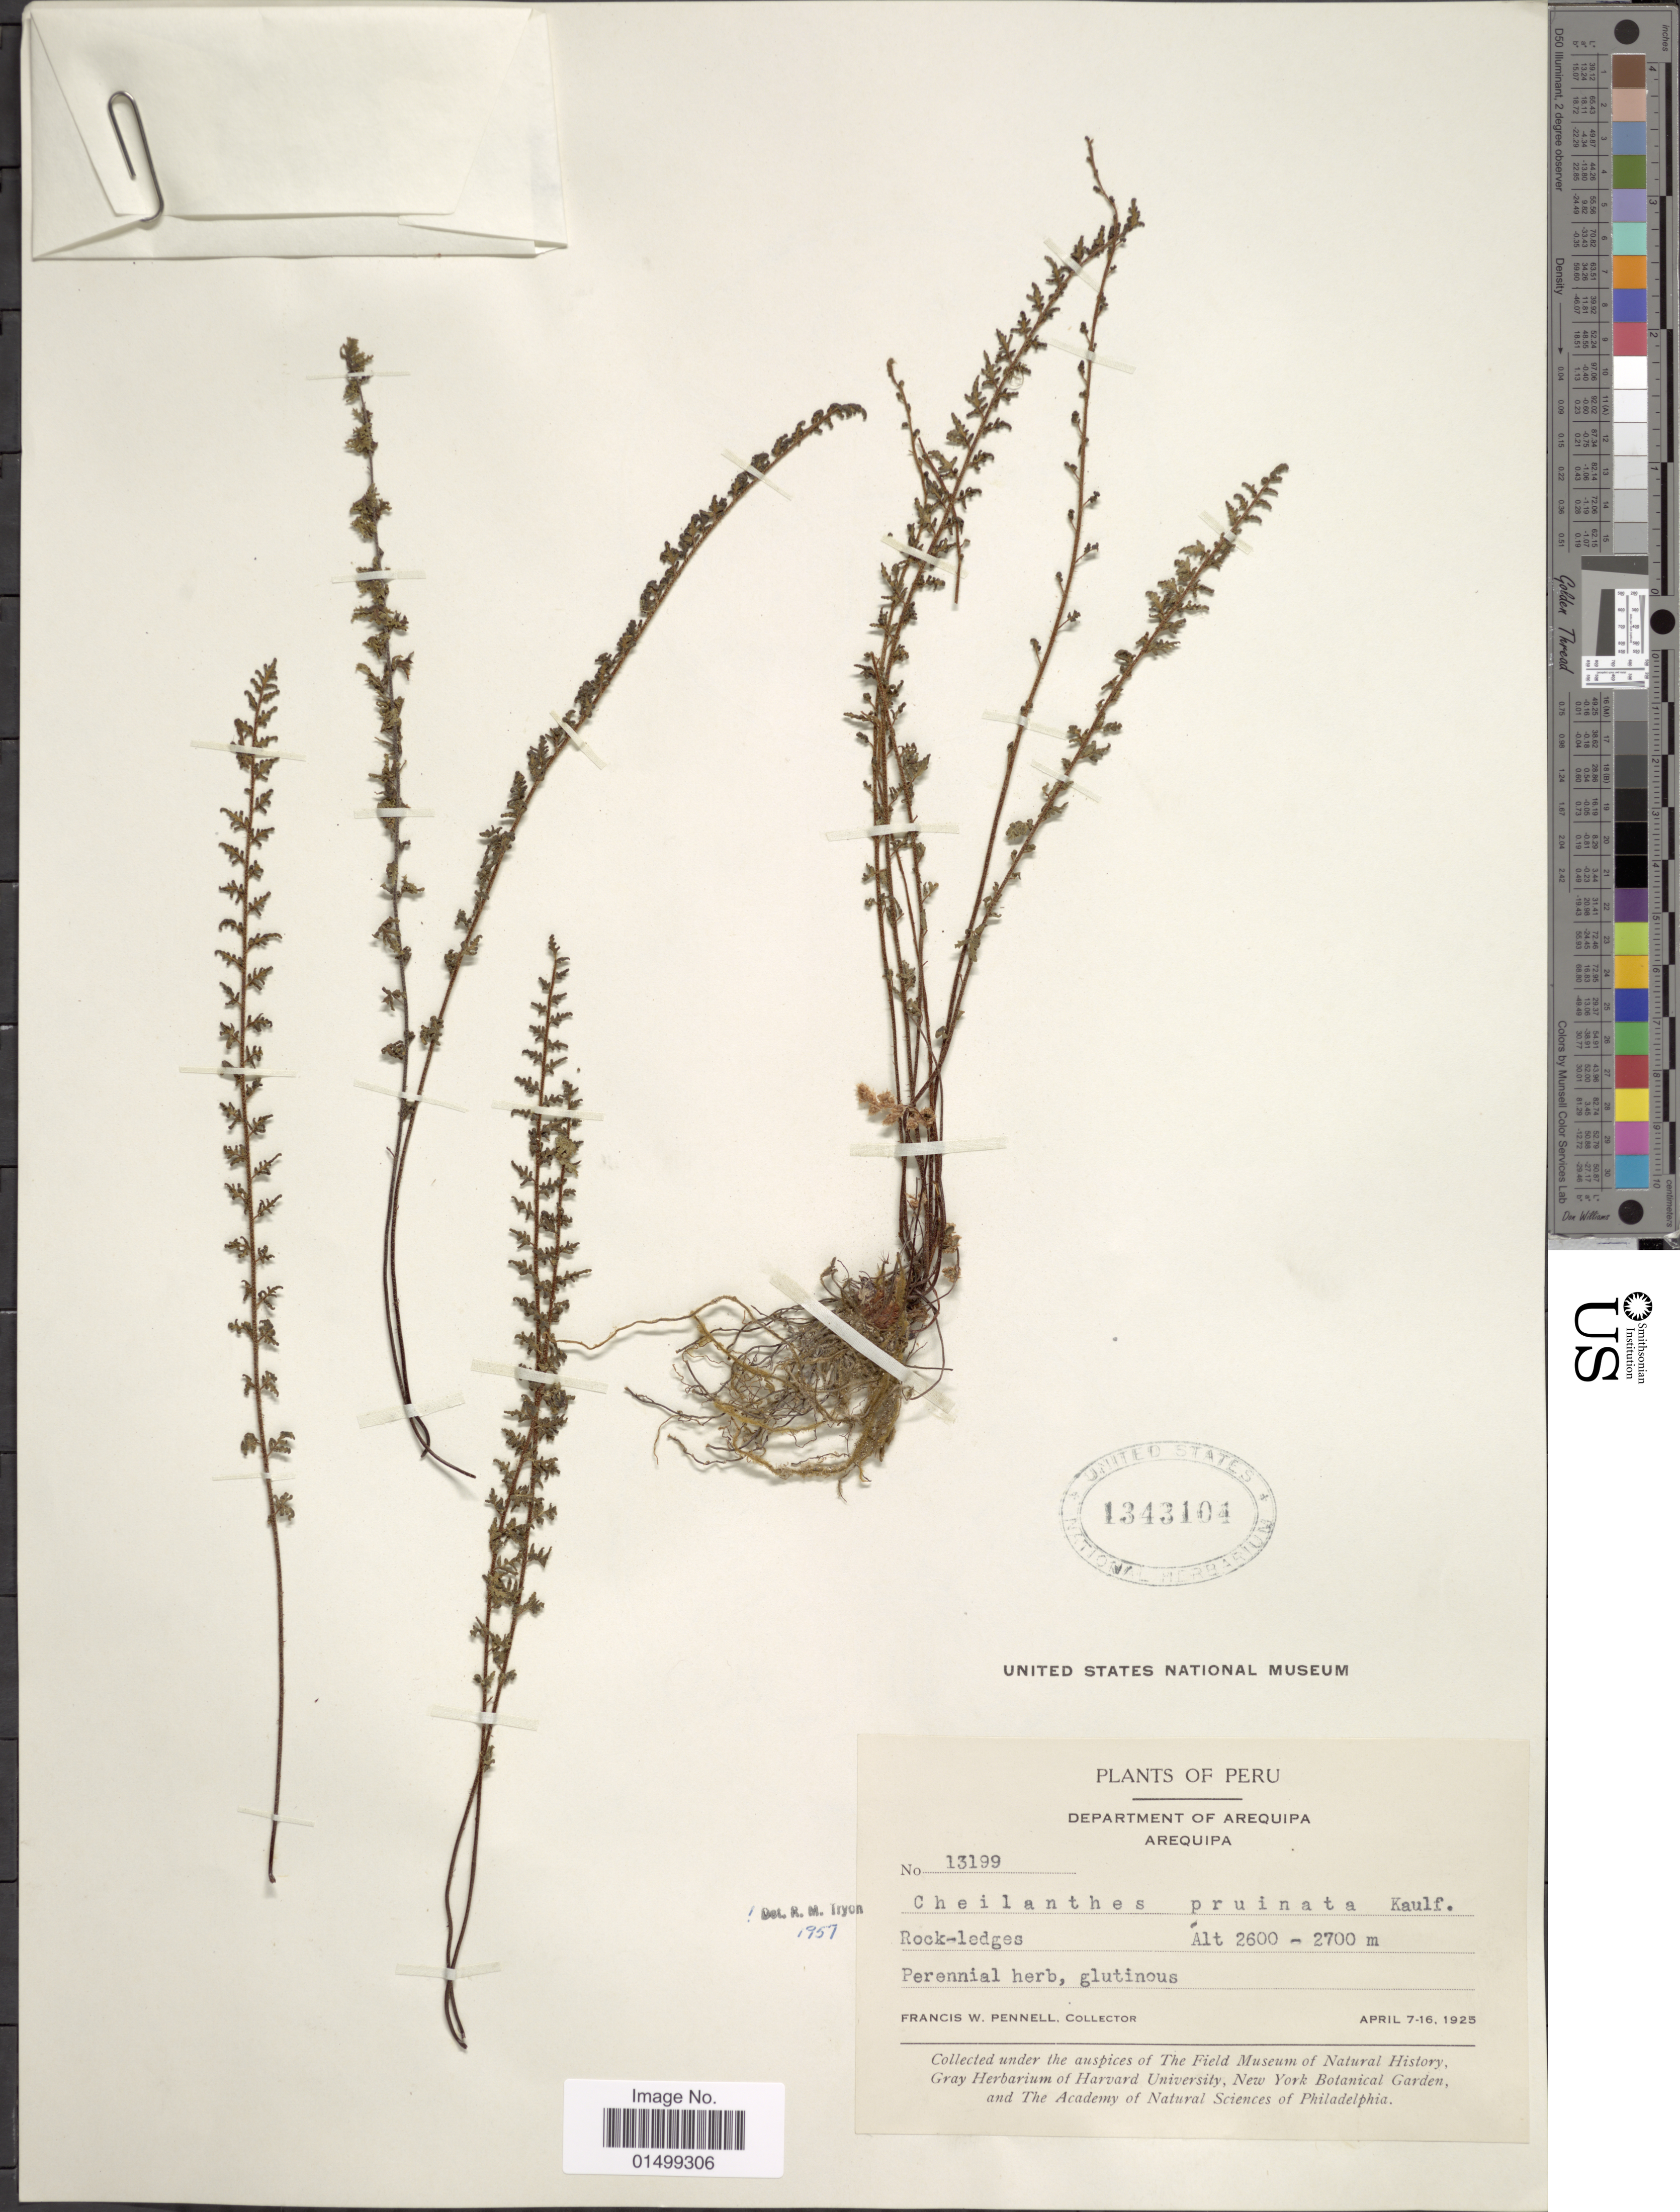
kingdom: Plantae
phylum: Tracheophyta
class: Polypodiopsida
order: Polypodiales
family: Pteridaceae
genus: Cheilanthes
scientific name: Cheilanthes pruinata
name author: Kaulf.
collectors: F. W. Pennell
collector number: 13199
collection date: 1925-04-07/1925-04-16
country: Peru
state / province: Arequipa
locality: Department of Arequipa.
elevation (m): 2600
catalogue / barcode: US 1343104